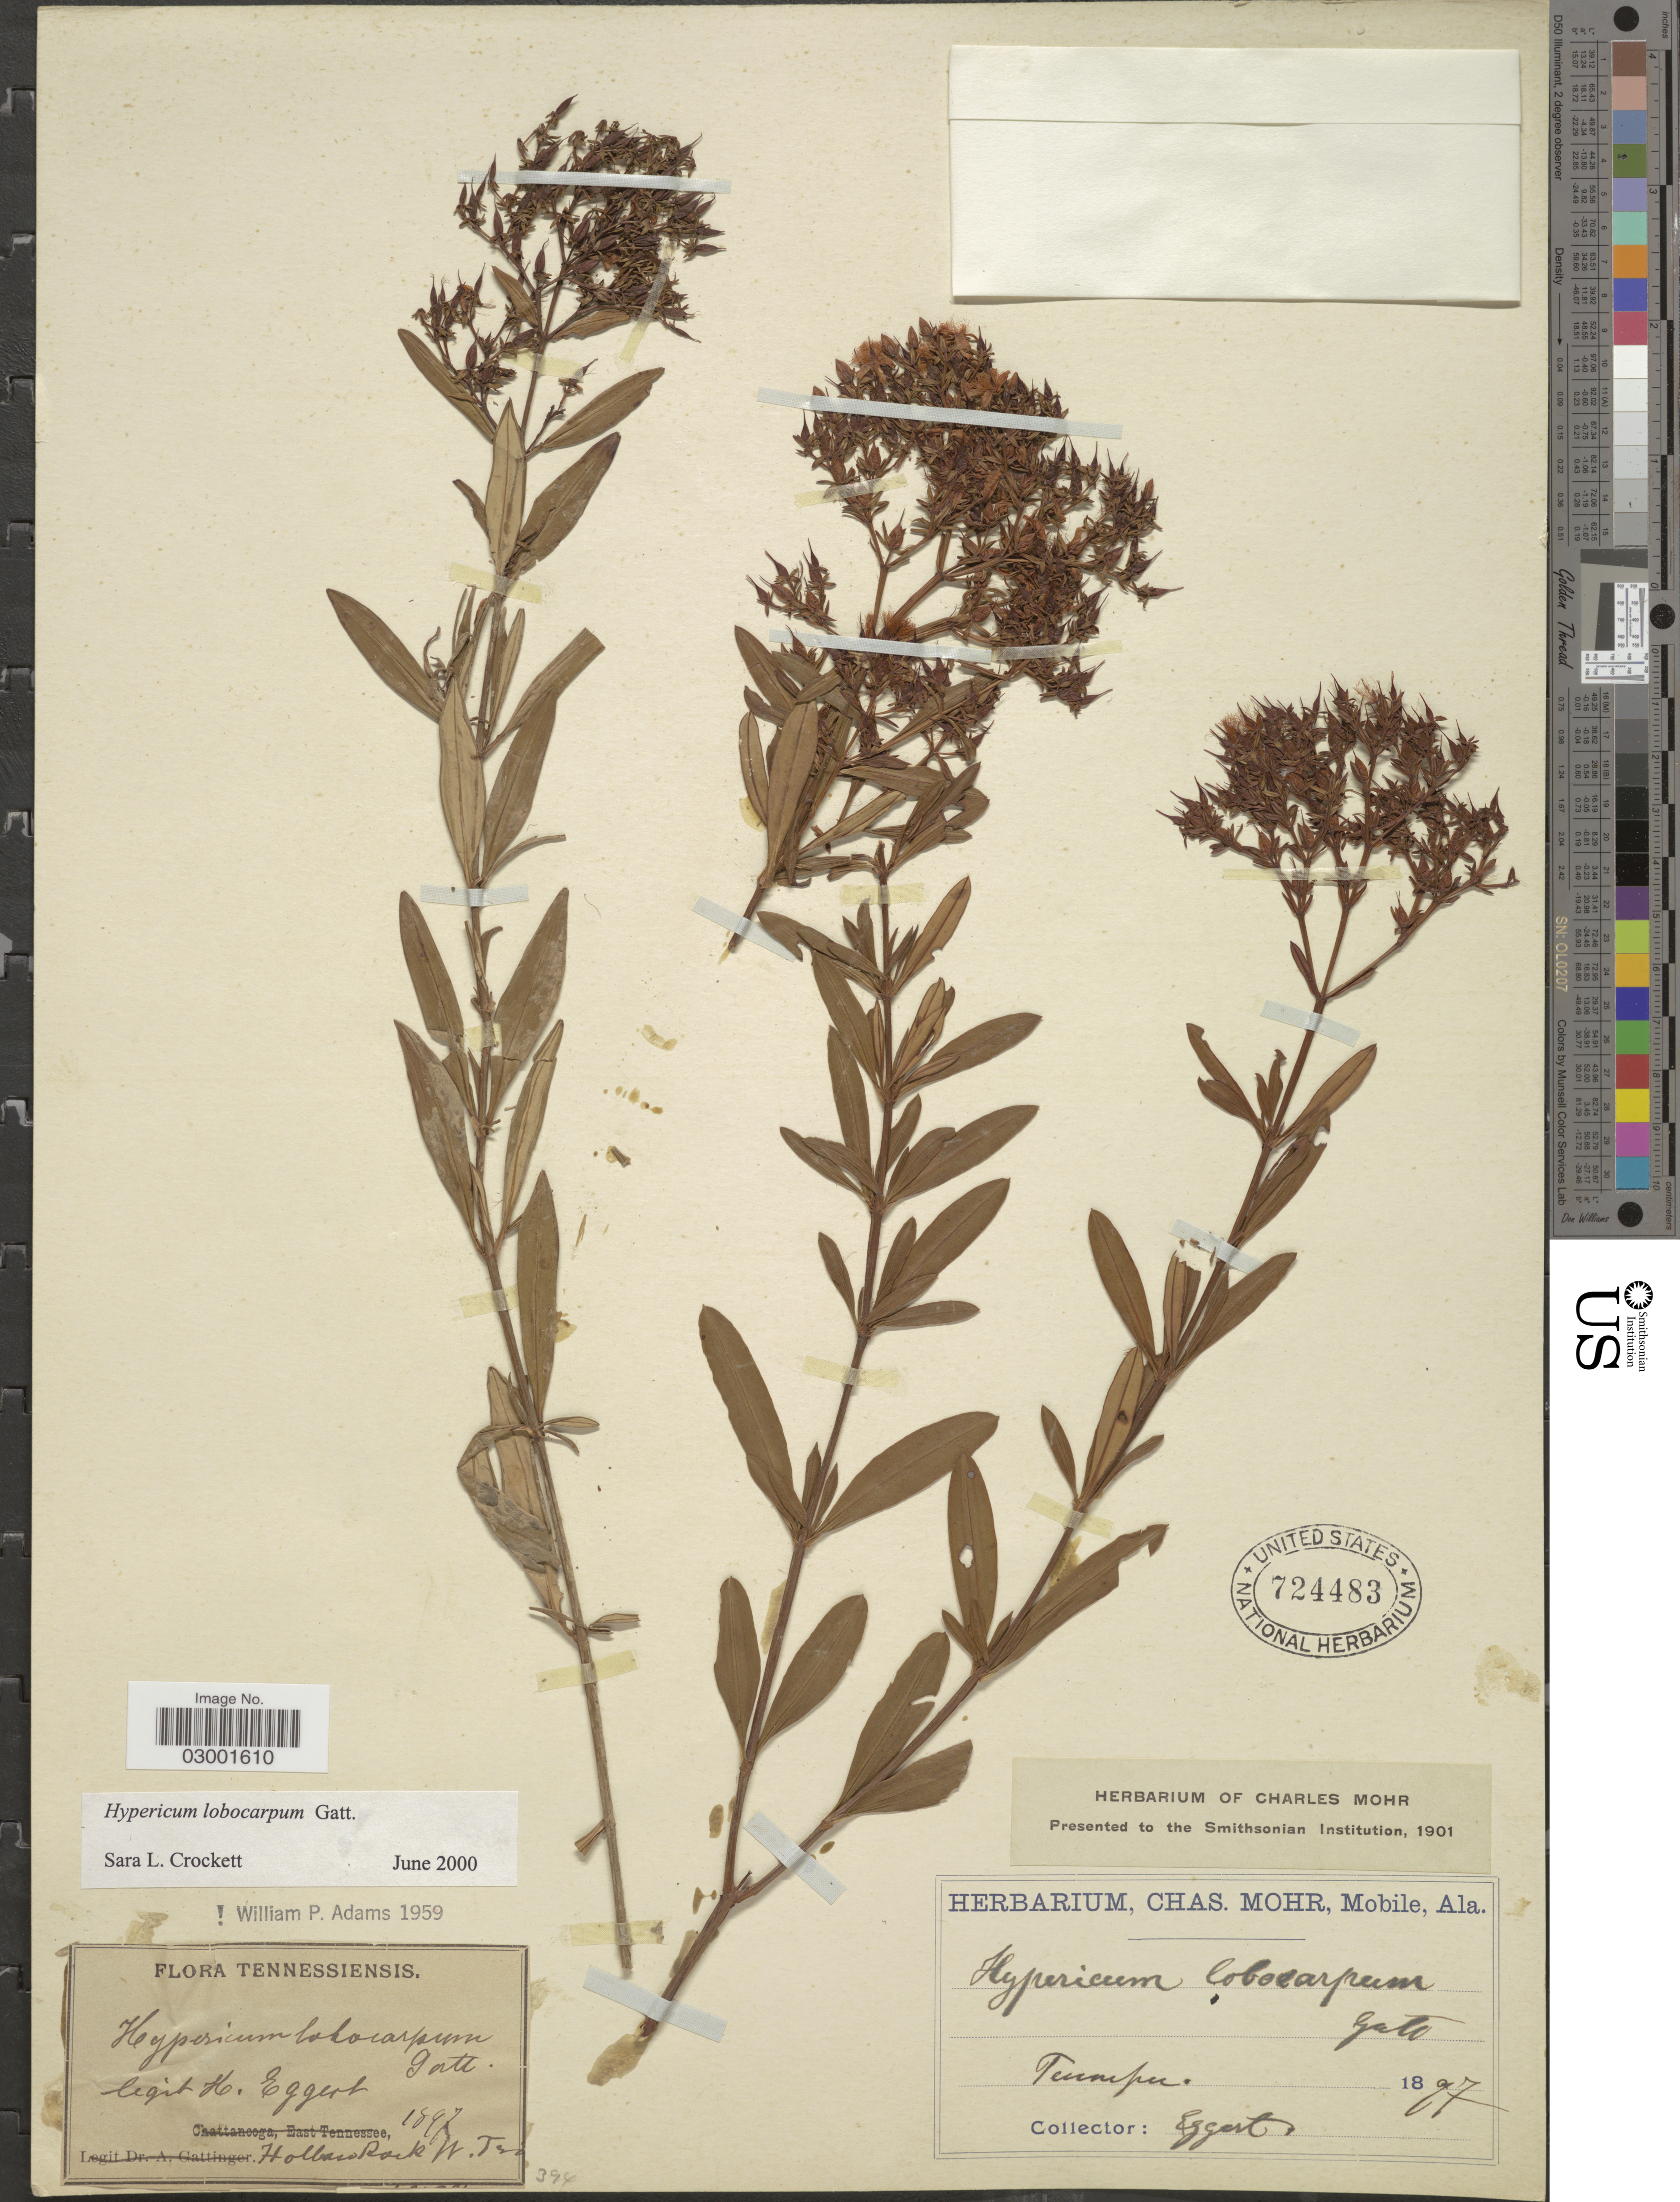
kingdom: Plantae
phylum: Tracheophyta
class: Magnoliopsida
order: Malpighiales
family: Hypericaceae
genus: Hypericum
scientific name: Hypericum lobocarpum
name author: Gatt.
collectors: H. Eggert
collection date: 1897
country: United States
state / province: Tennessee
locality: Hollow Rock W. Tenn.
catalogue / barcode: US 724483